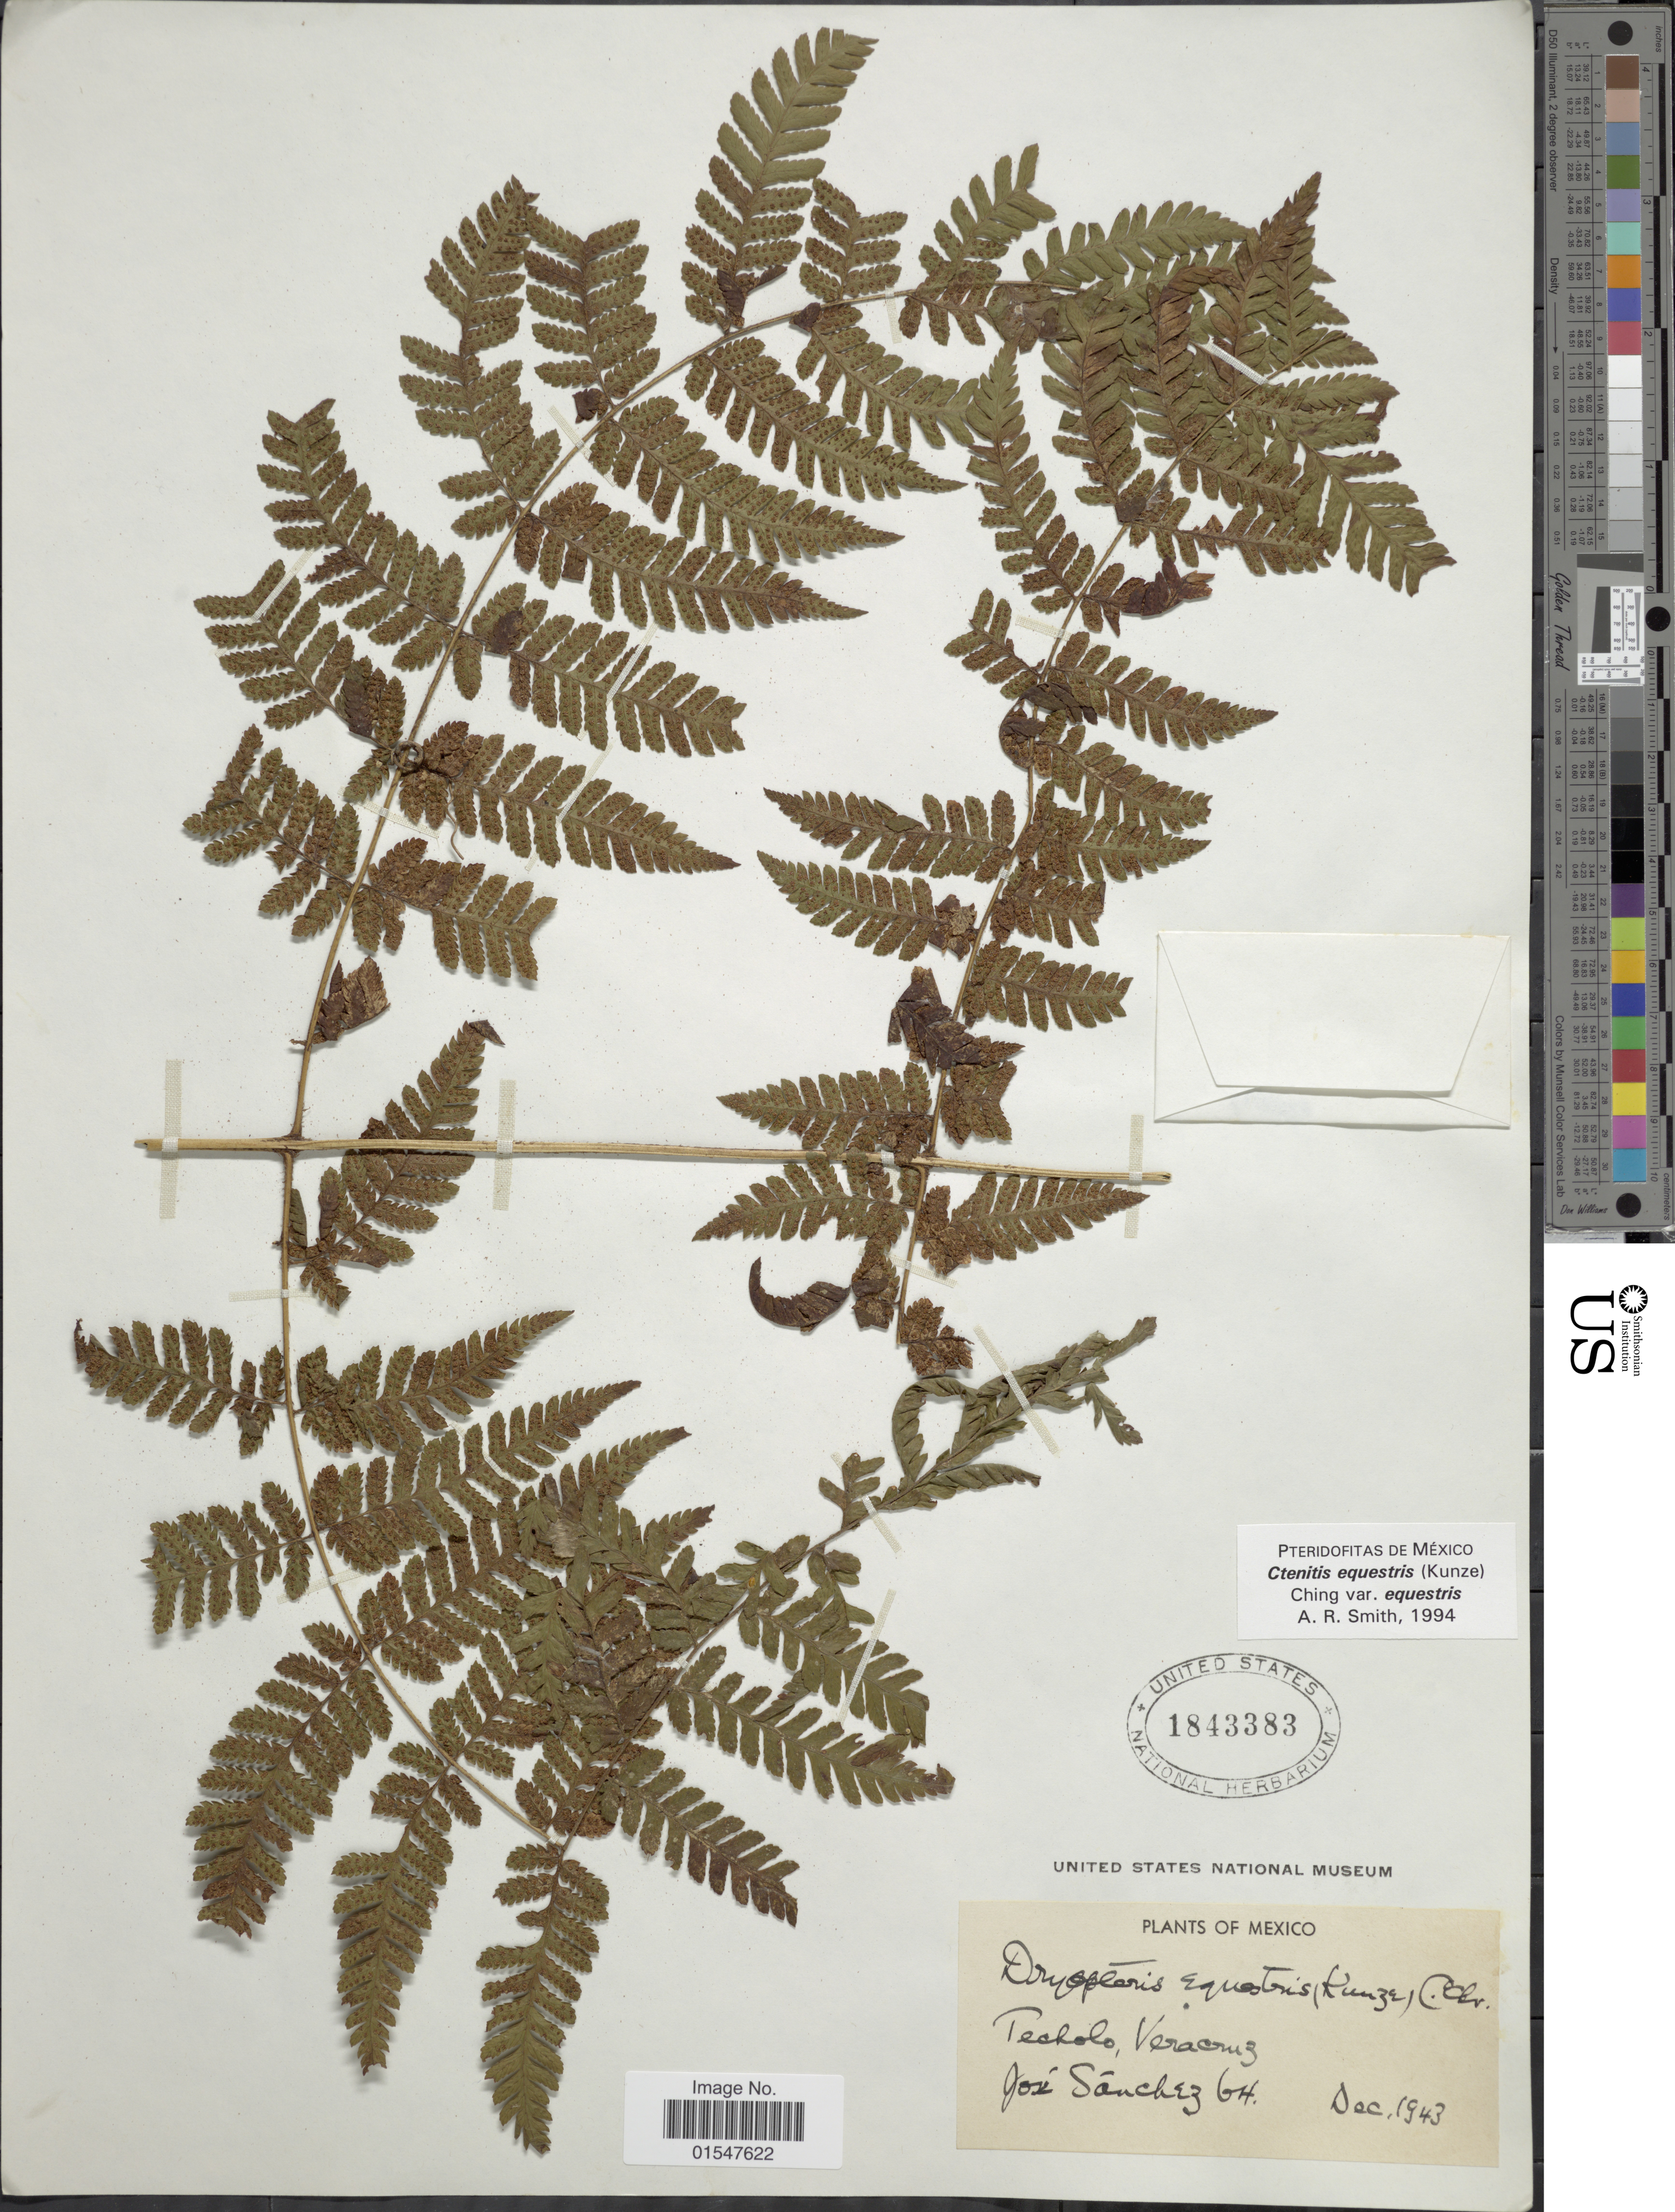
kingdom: Plantae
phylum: Tracheophyta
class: Polypodiopsida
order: Polypodiales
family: Dryopteridaceae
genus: Ctenitis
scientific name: Ctenitis equestris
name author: (Kunze) Ching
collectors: J. Sánchez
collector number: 64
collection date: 1943-12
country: Mexico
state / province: Veracruz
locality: Techolo, Veracruz.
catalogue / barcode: US 1843383